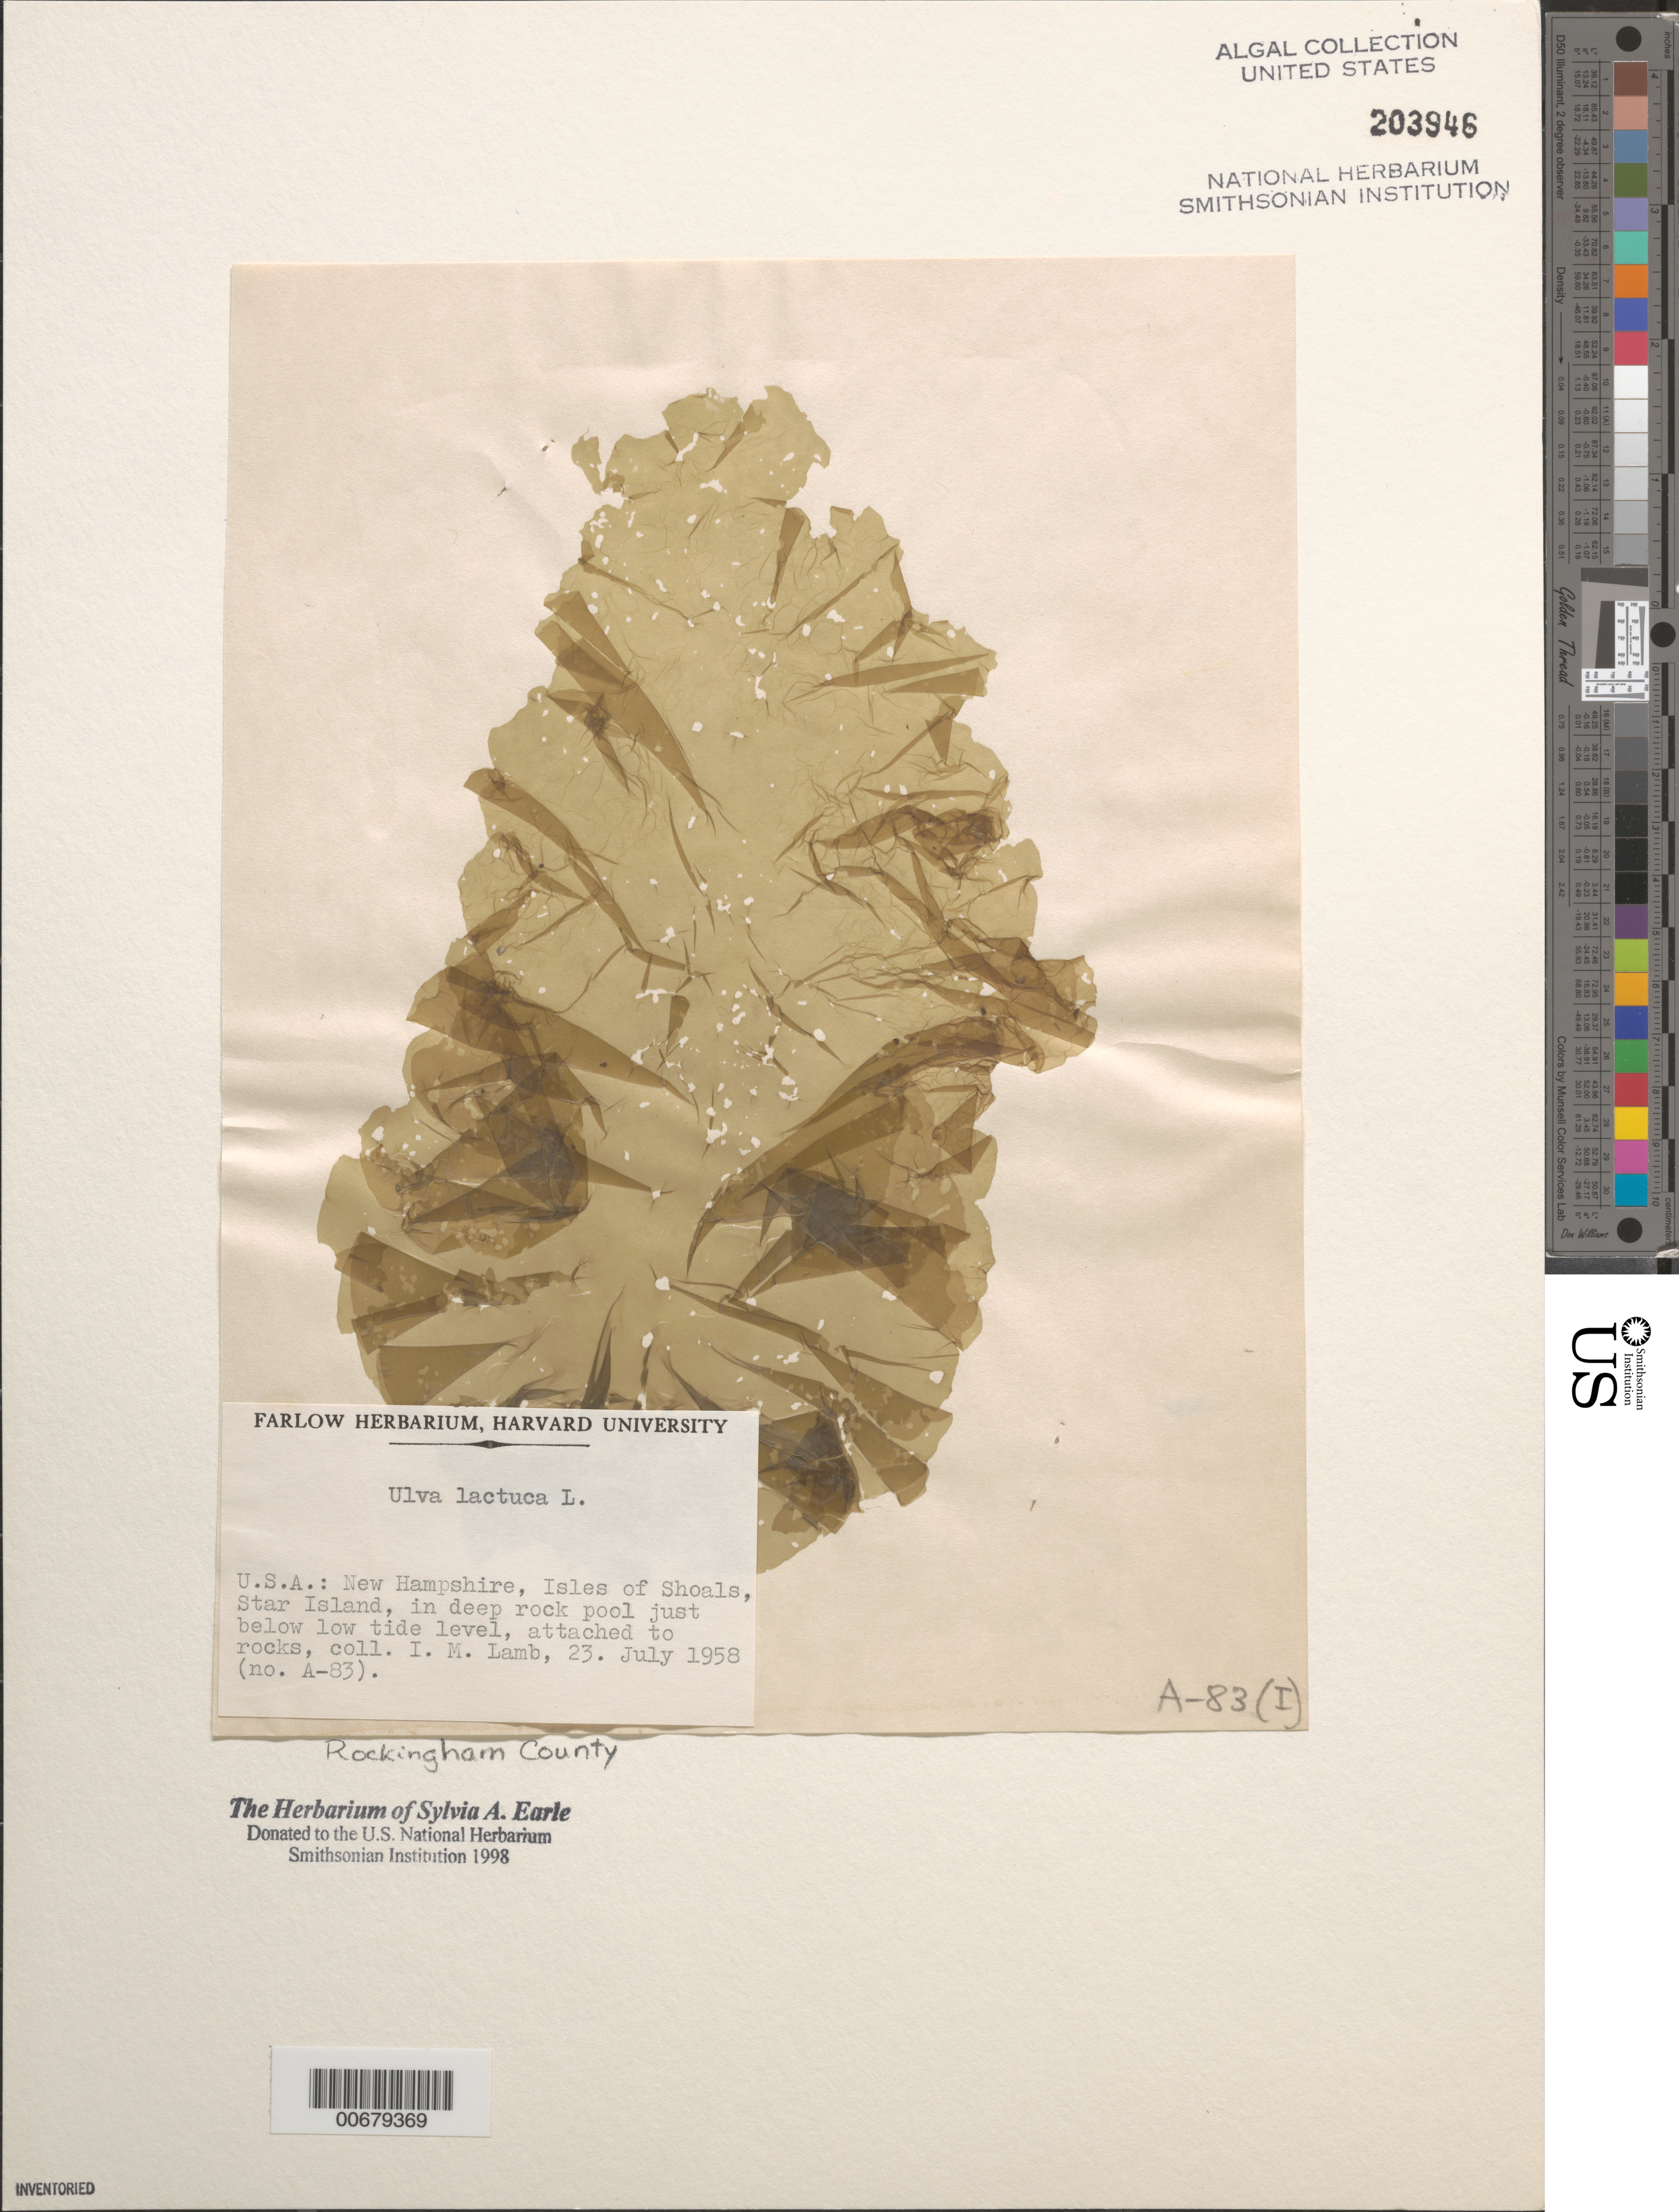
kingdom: Plantae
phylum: Chlorophyta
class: Ulvophyceae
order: Ulvales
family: Ulvaceae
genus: Ulva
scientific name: Ulva lactuca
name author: L.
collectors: I. M. Lamb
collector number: A-83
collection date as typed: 23 Jul 1958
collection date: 1958-07-23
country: United States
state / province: New Hampshire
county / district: Rockingham County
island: Star Island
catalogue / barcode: US 203946